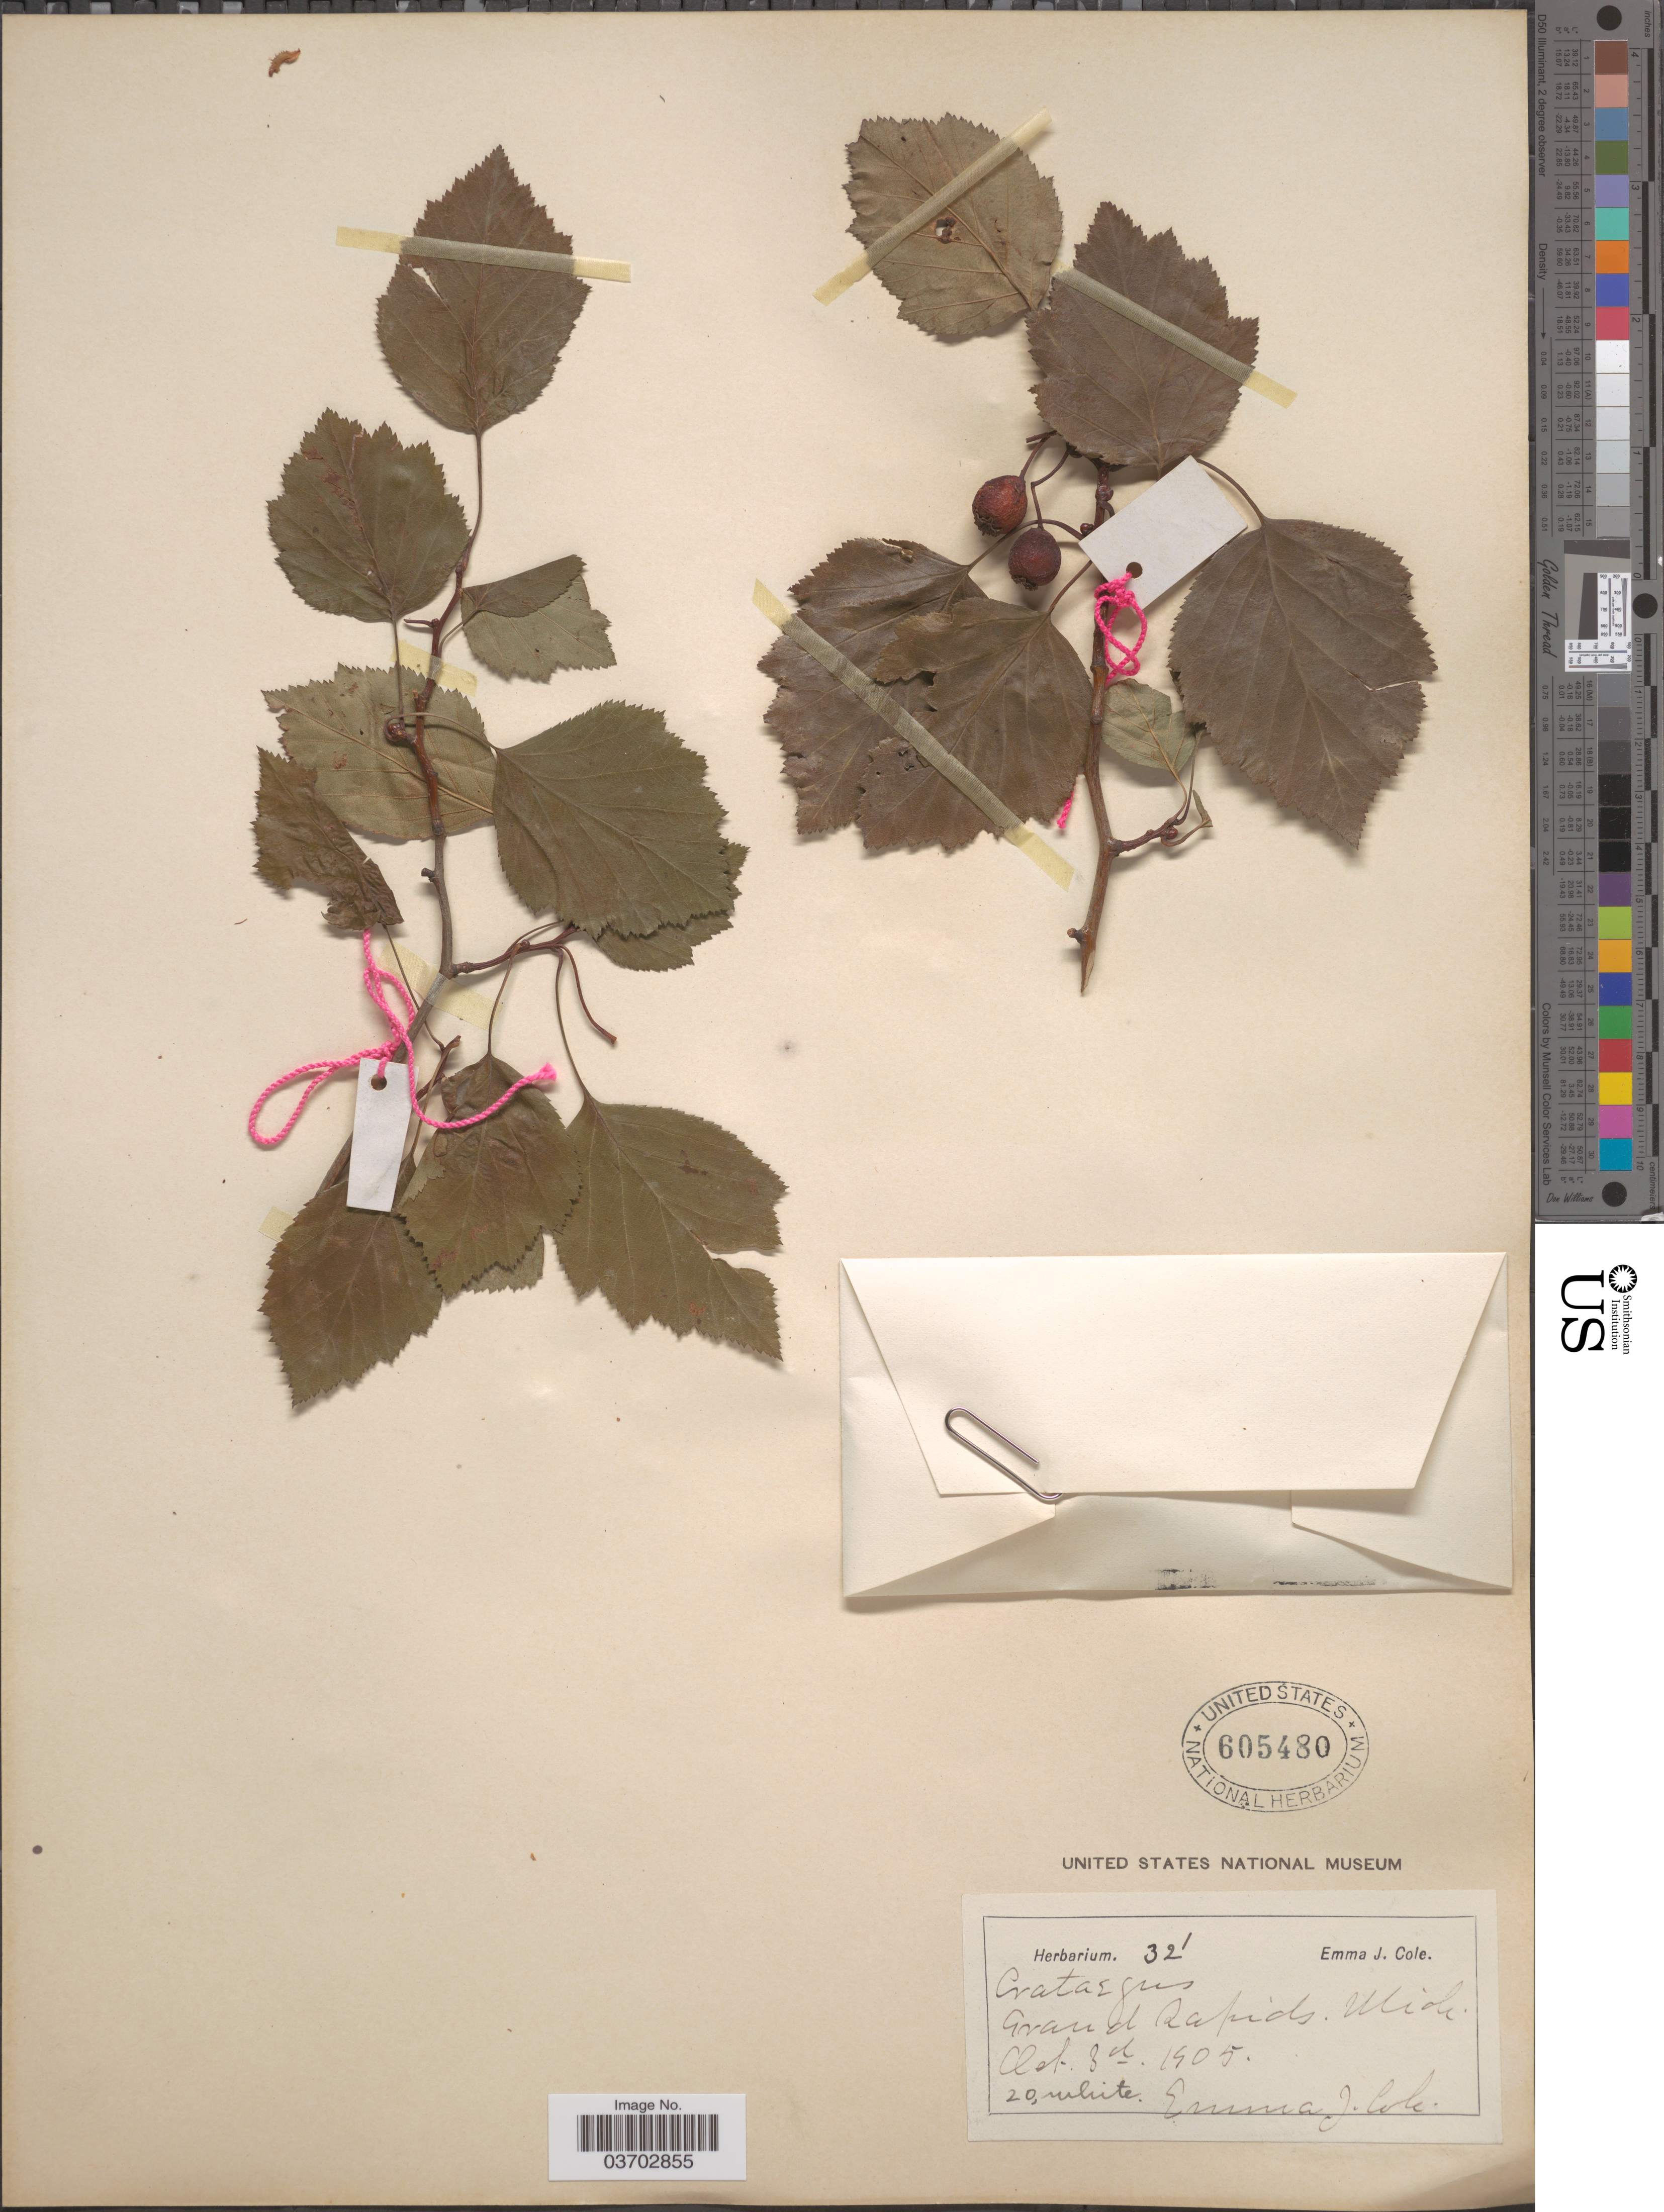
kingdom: Plantae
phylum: Tracheophyta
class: Magnoliopsida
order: Rosales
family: Rosaceae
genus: Crataegus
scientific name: Crataegus sp.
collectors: E. Cole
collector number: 321*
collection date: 1905-10-03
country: United States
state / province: Michigan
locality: Grand Rapids.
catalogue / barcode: US 605480